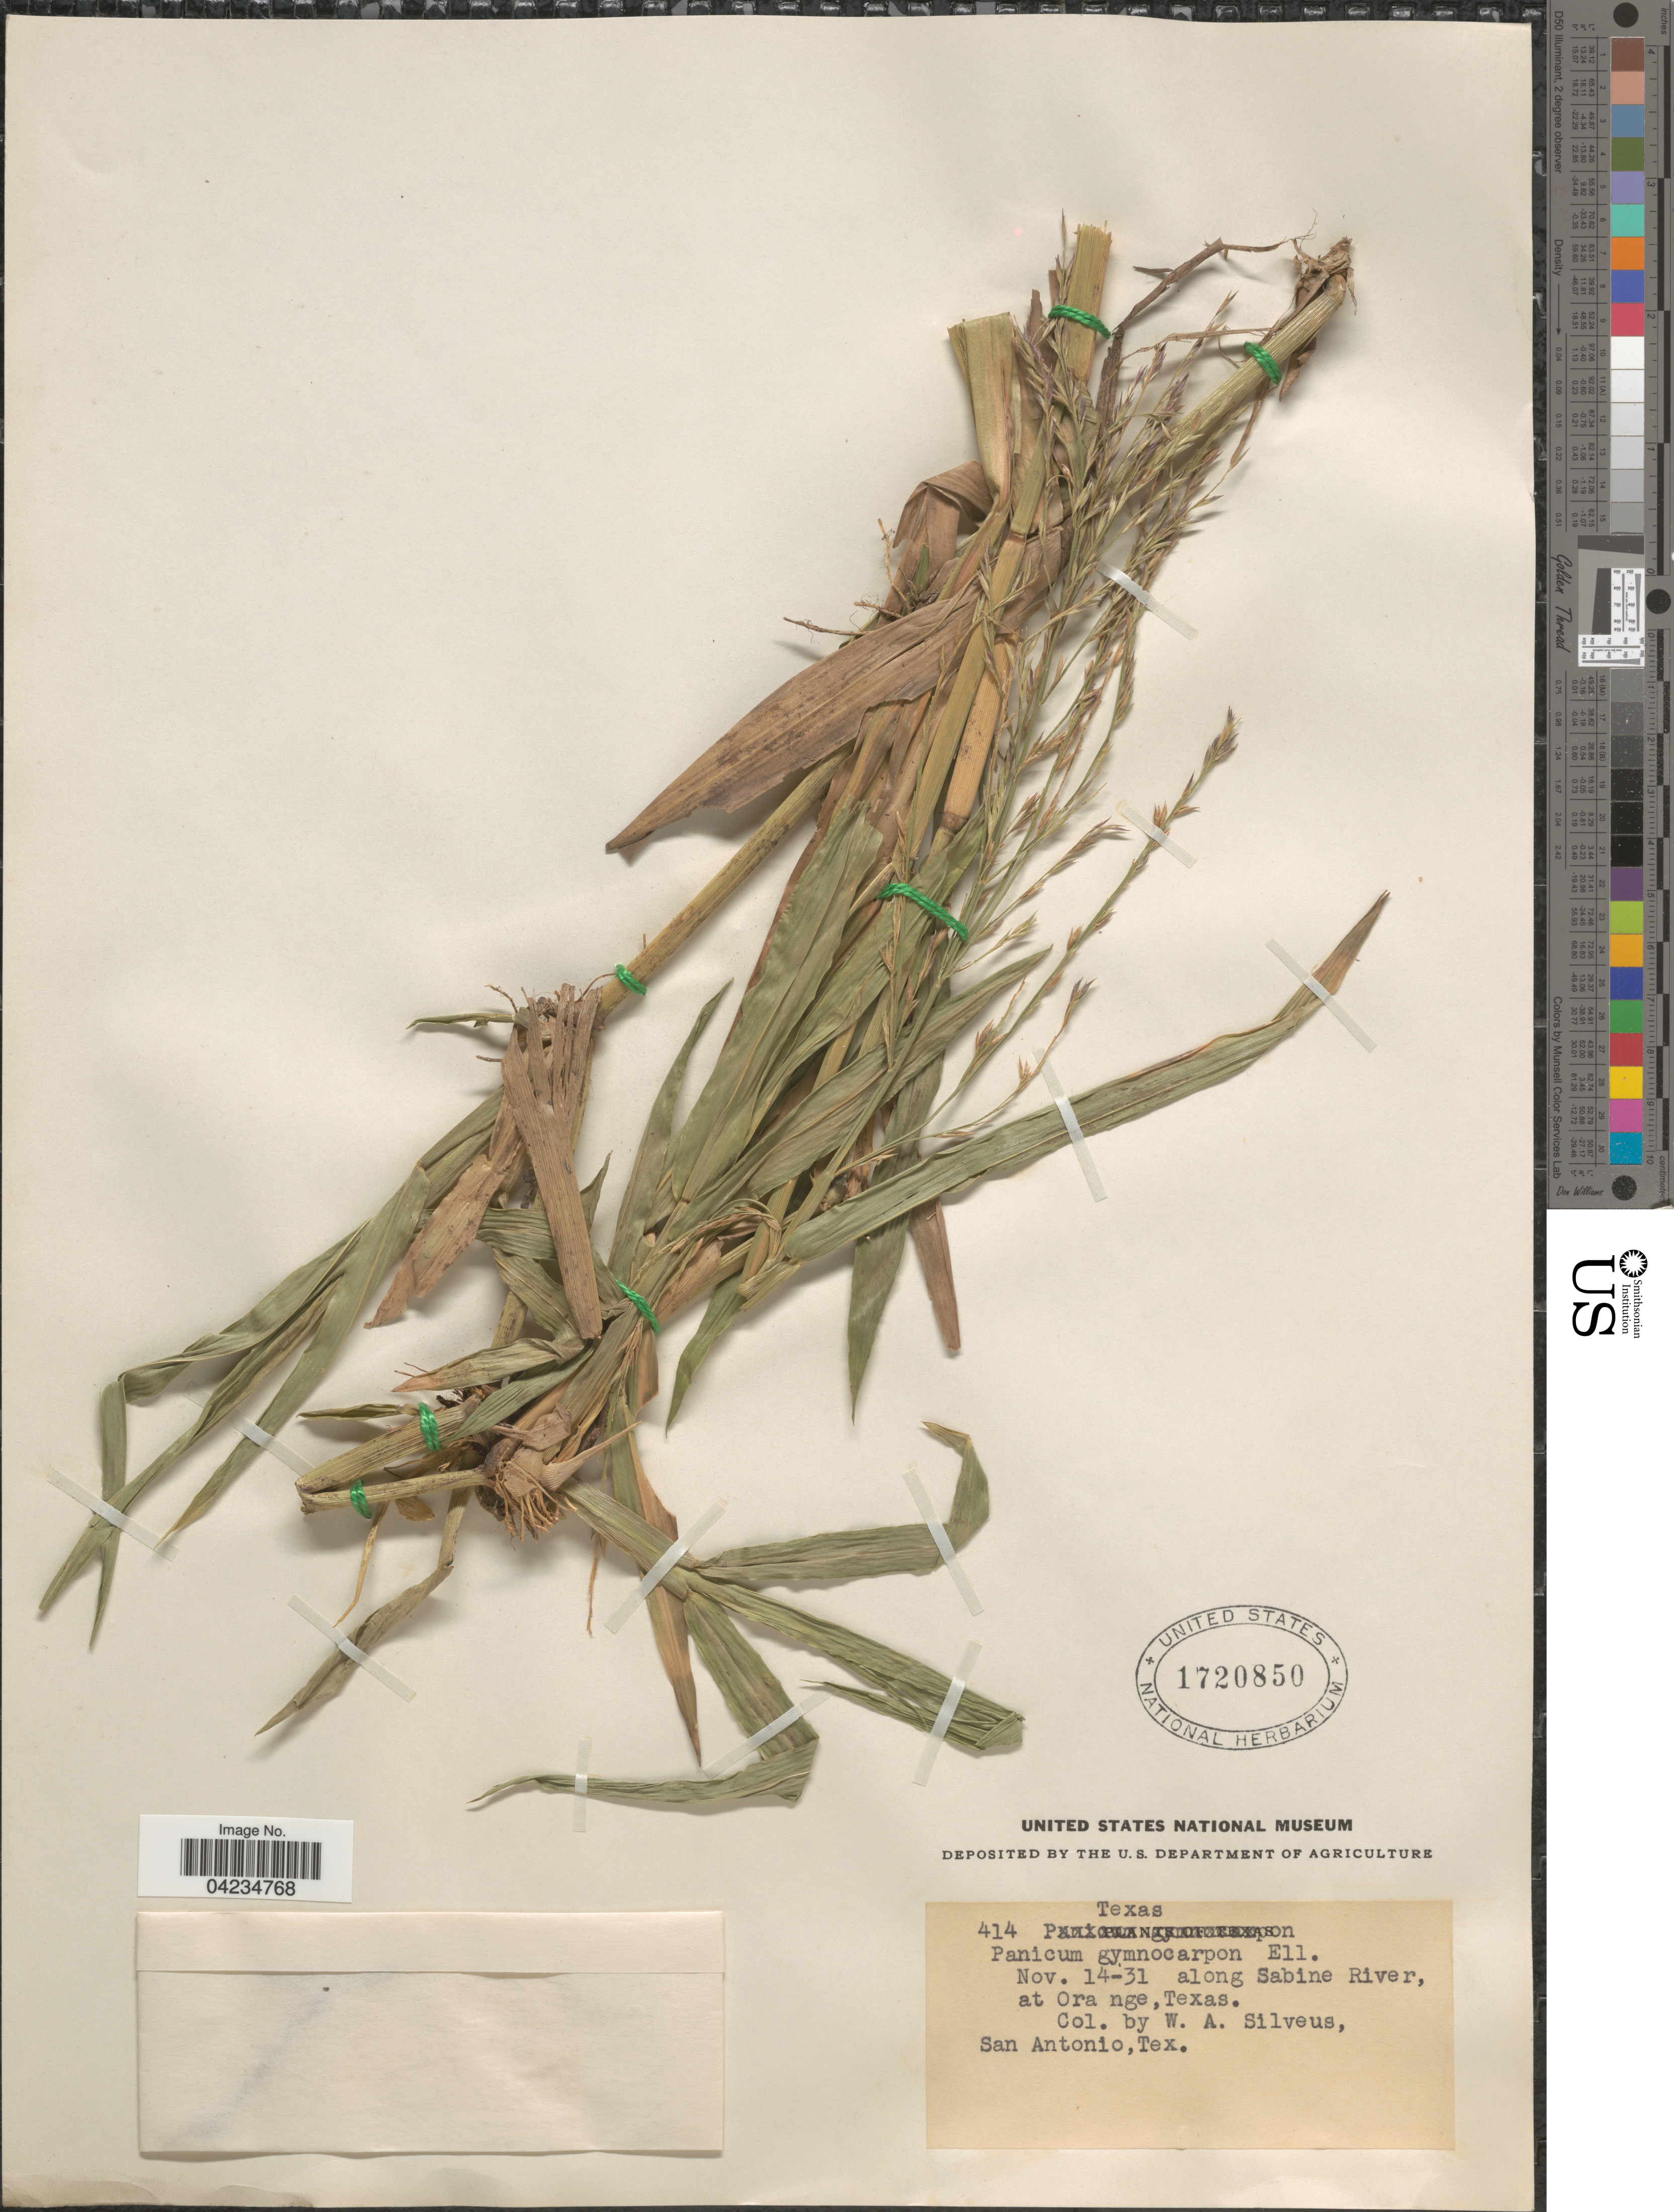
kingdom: Plantae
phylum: Tracheophyta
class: Liliopsida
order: Poales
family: Poaceae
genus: Phanopyrum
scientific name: Phanopyrum gymnocarpon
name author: (Elliott) Nash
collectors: W. Silveus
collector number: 414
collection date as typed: Transcribed d/m/y: 14/11/31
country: United States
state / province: Texas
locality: Along Sabine River, at Orange.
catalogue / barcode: US 1720850